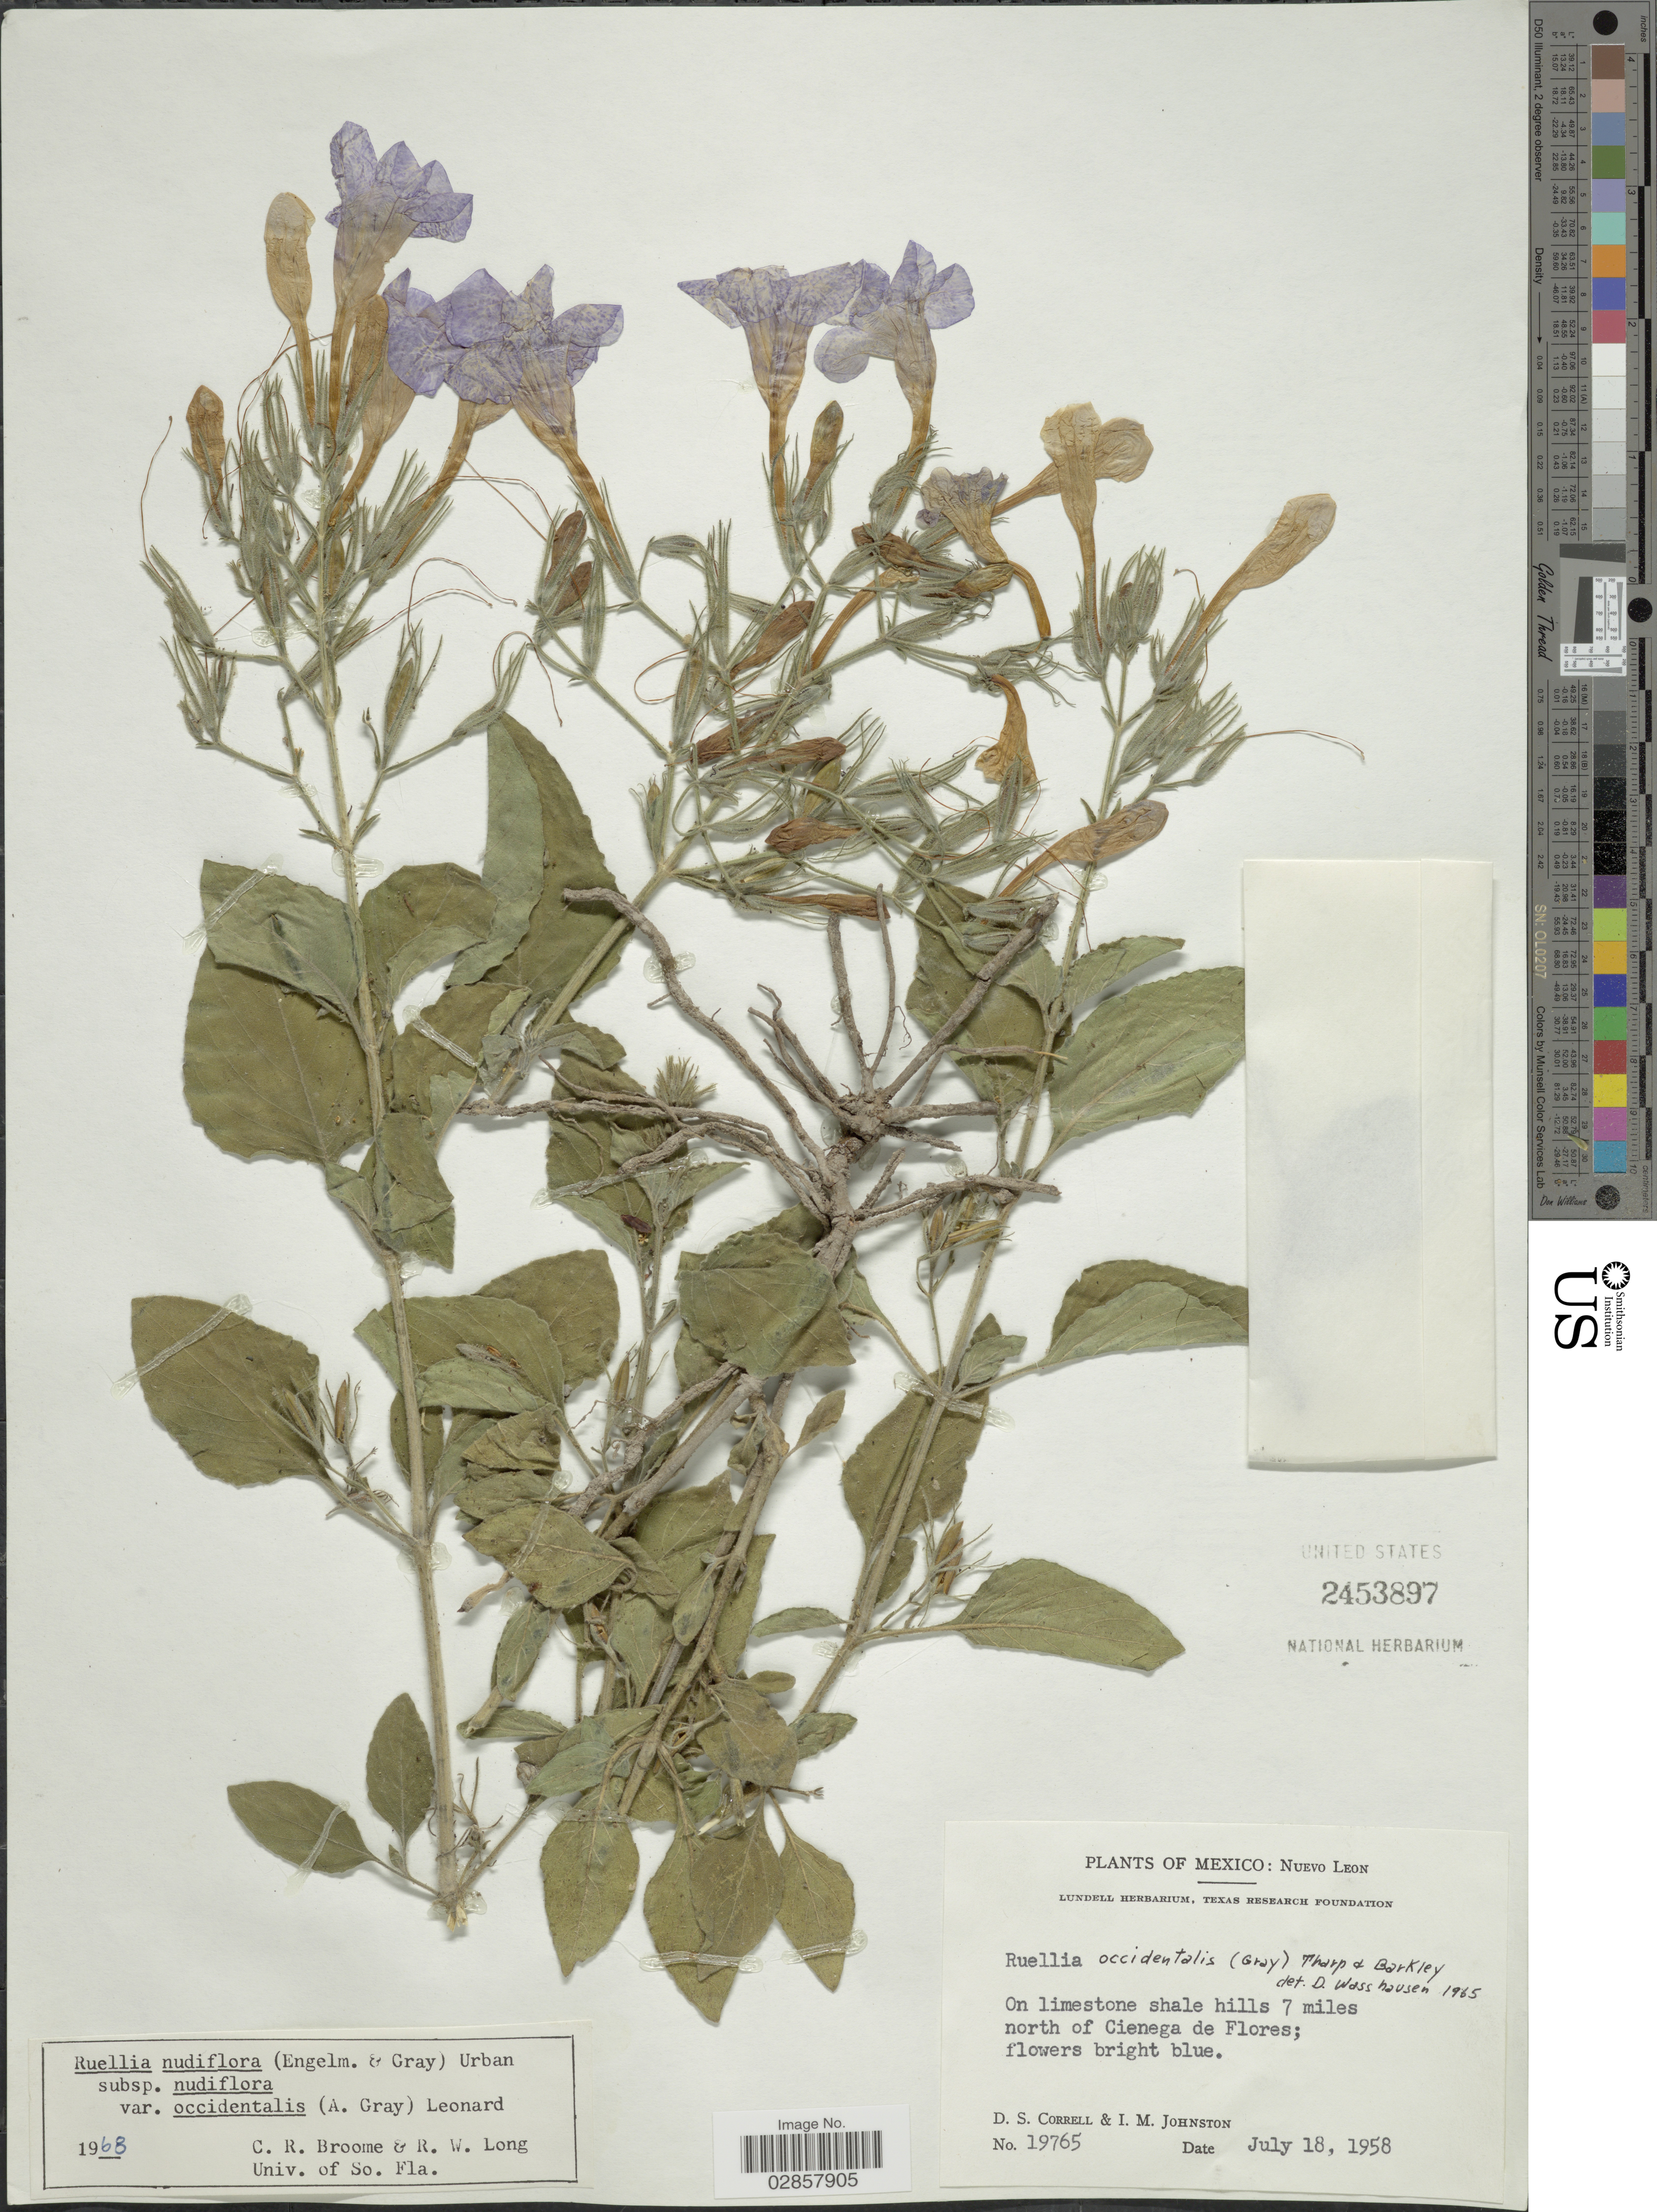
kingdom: Plantae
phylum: Tracheophyta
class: Magnoliopsida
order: Lamiales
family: Acanthaceae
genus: Ruellia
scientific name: Ruellia occidentalis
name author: (A. Gray) Tharp & F.A. Barkley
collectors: D. S. Correll & I.M. Johnston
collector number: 19765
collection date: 1958-07-18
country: Mexico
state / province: Nuevo León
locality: On limestone shale hills 7 miles north of Cienega de Flores.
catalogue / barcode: US 2453897